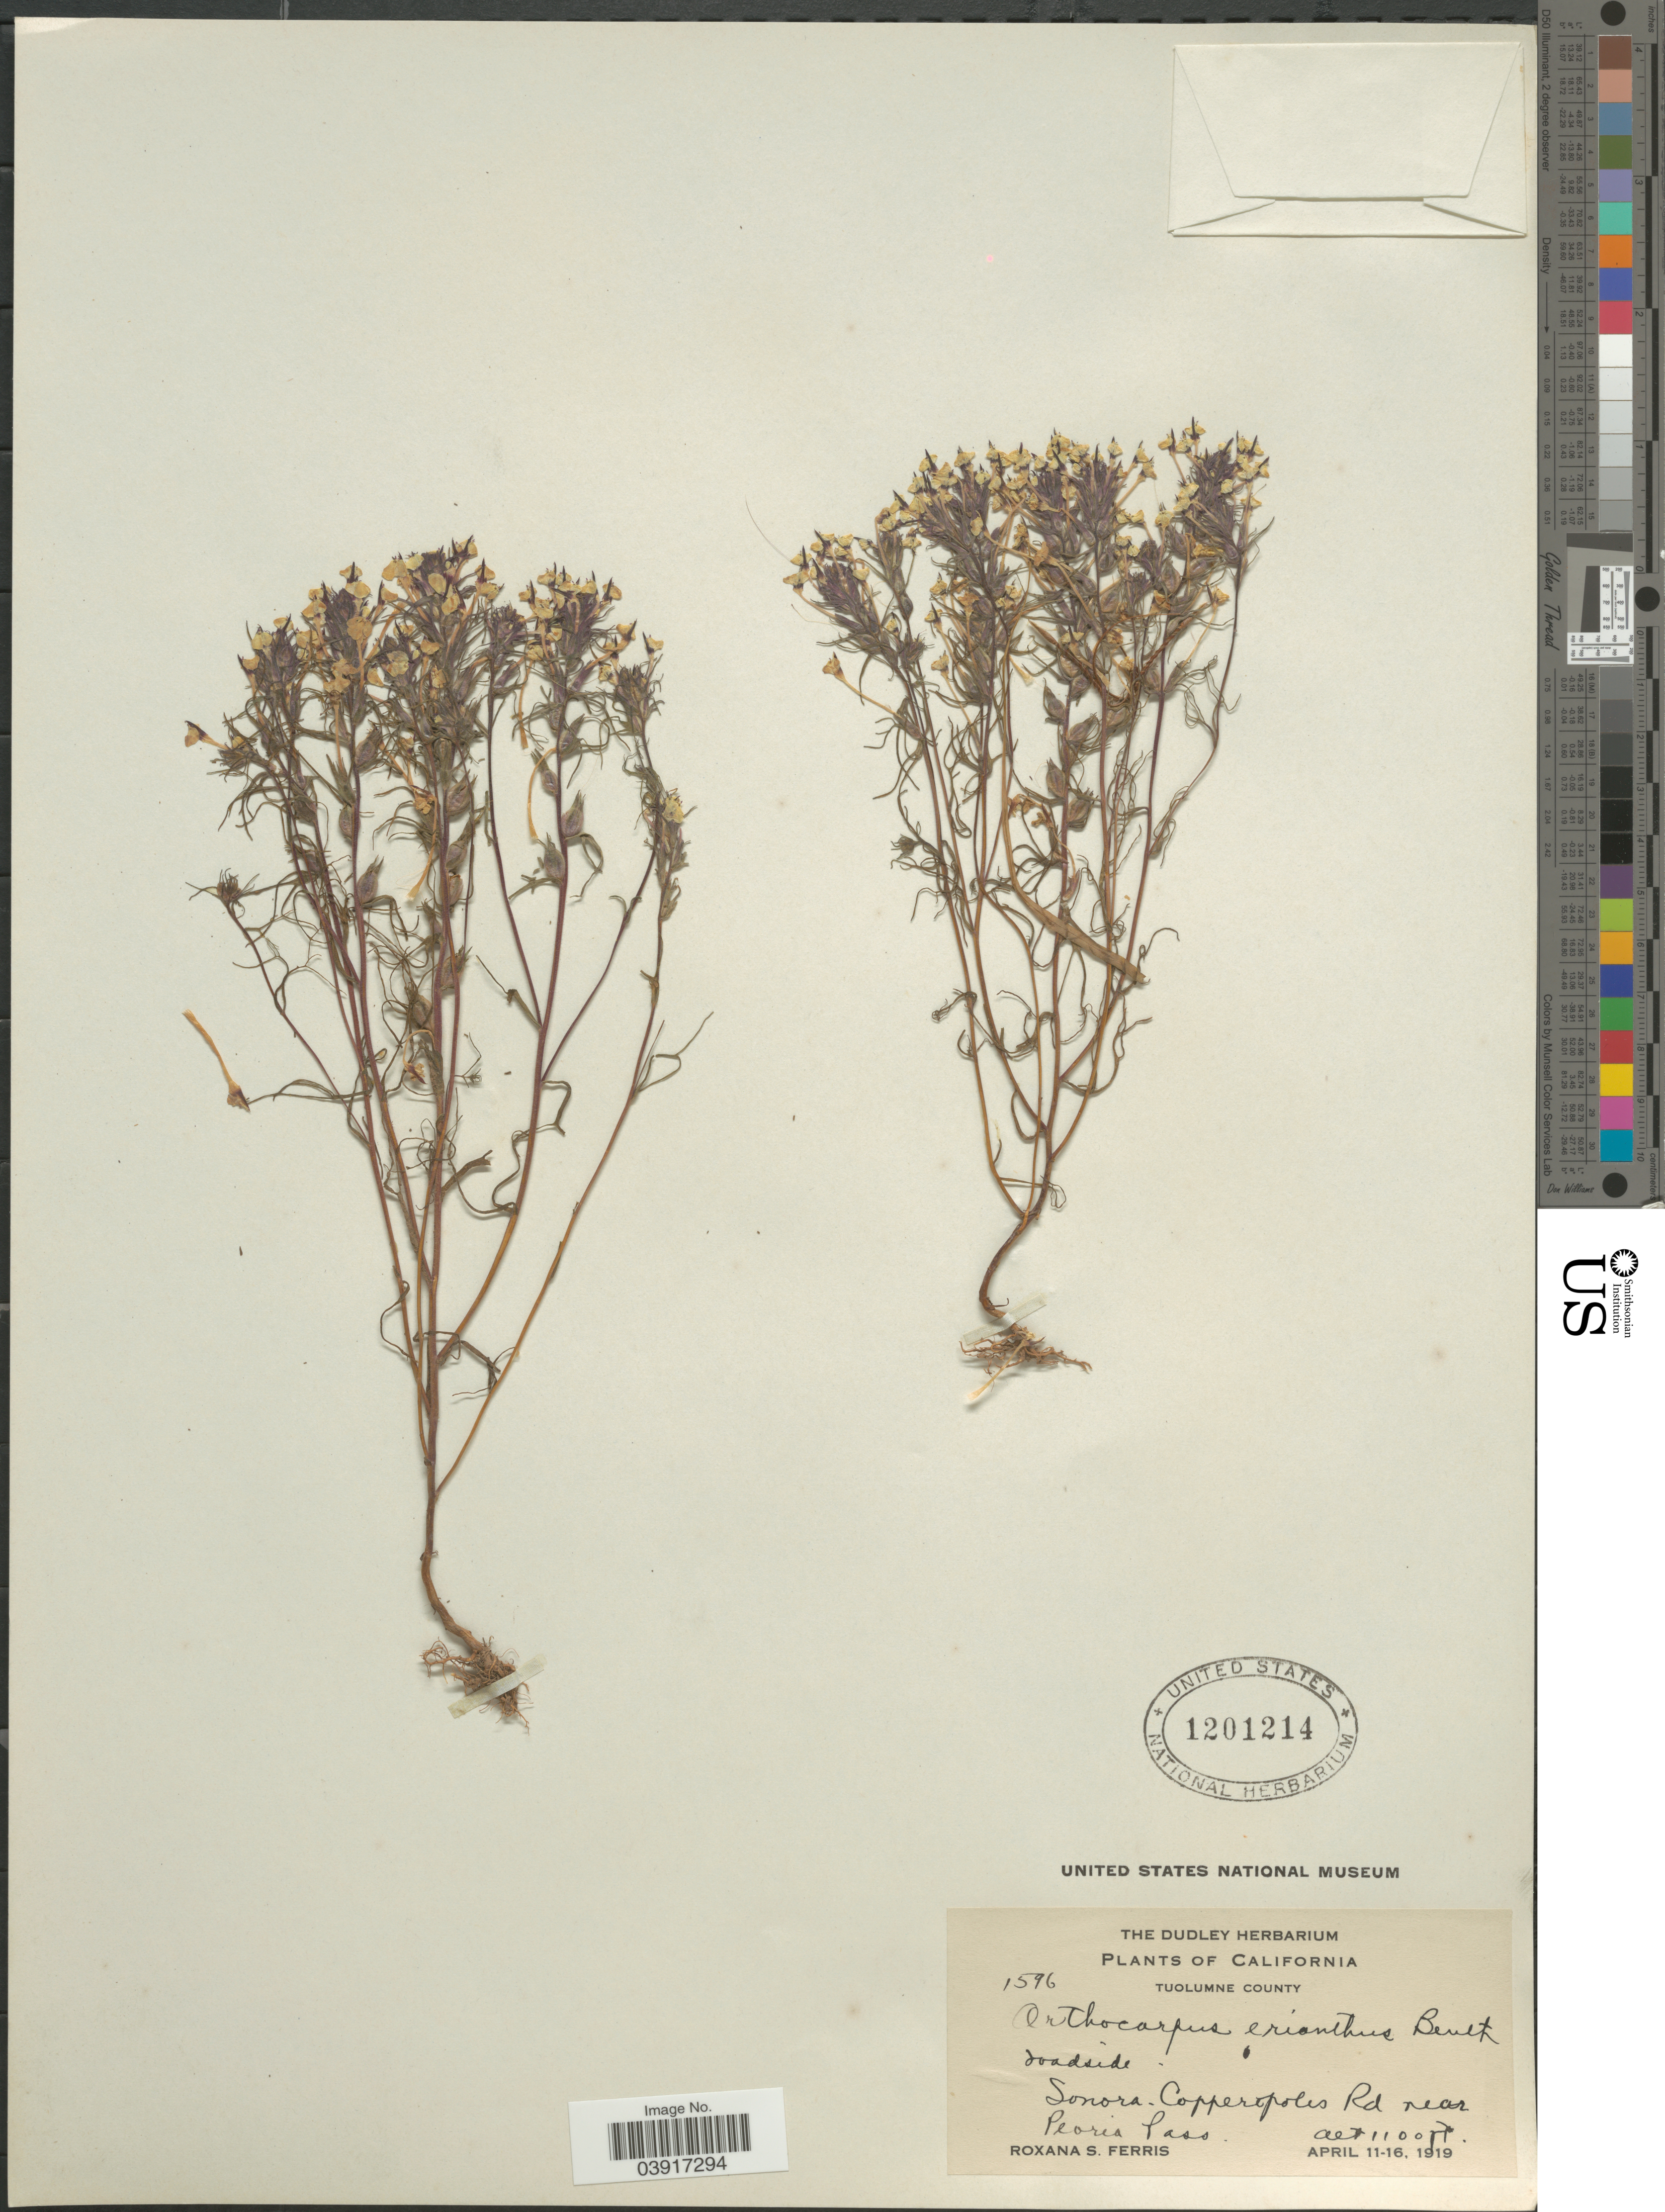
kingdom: Plantae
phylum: Tracheophyta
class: Magnoliopsida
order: Lamiales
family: Orobanchaceae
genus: Orthocarpus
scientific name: Orthocarpus erianthus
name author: Benth.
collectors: R. S. Ferris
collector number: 1596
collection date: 1919-04-11/1919-04-16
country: United States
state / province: California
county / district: Tuolumne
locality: Tuolumne County. Sonora-Coppertpoles Rd near Peoria Pass.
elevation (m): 335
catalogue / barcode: US 1201214